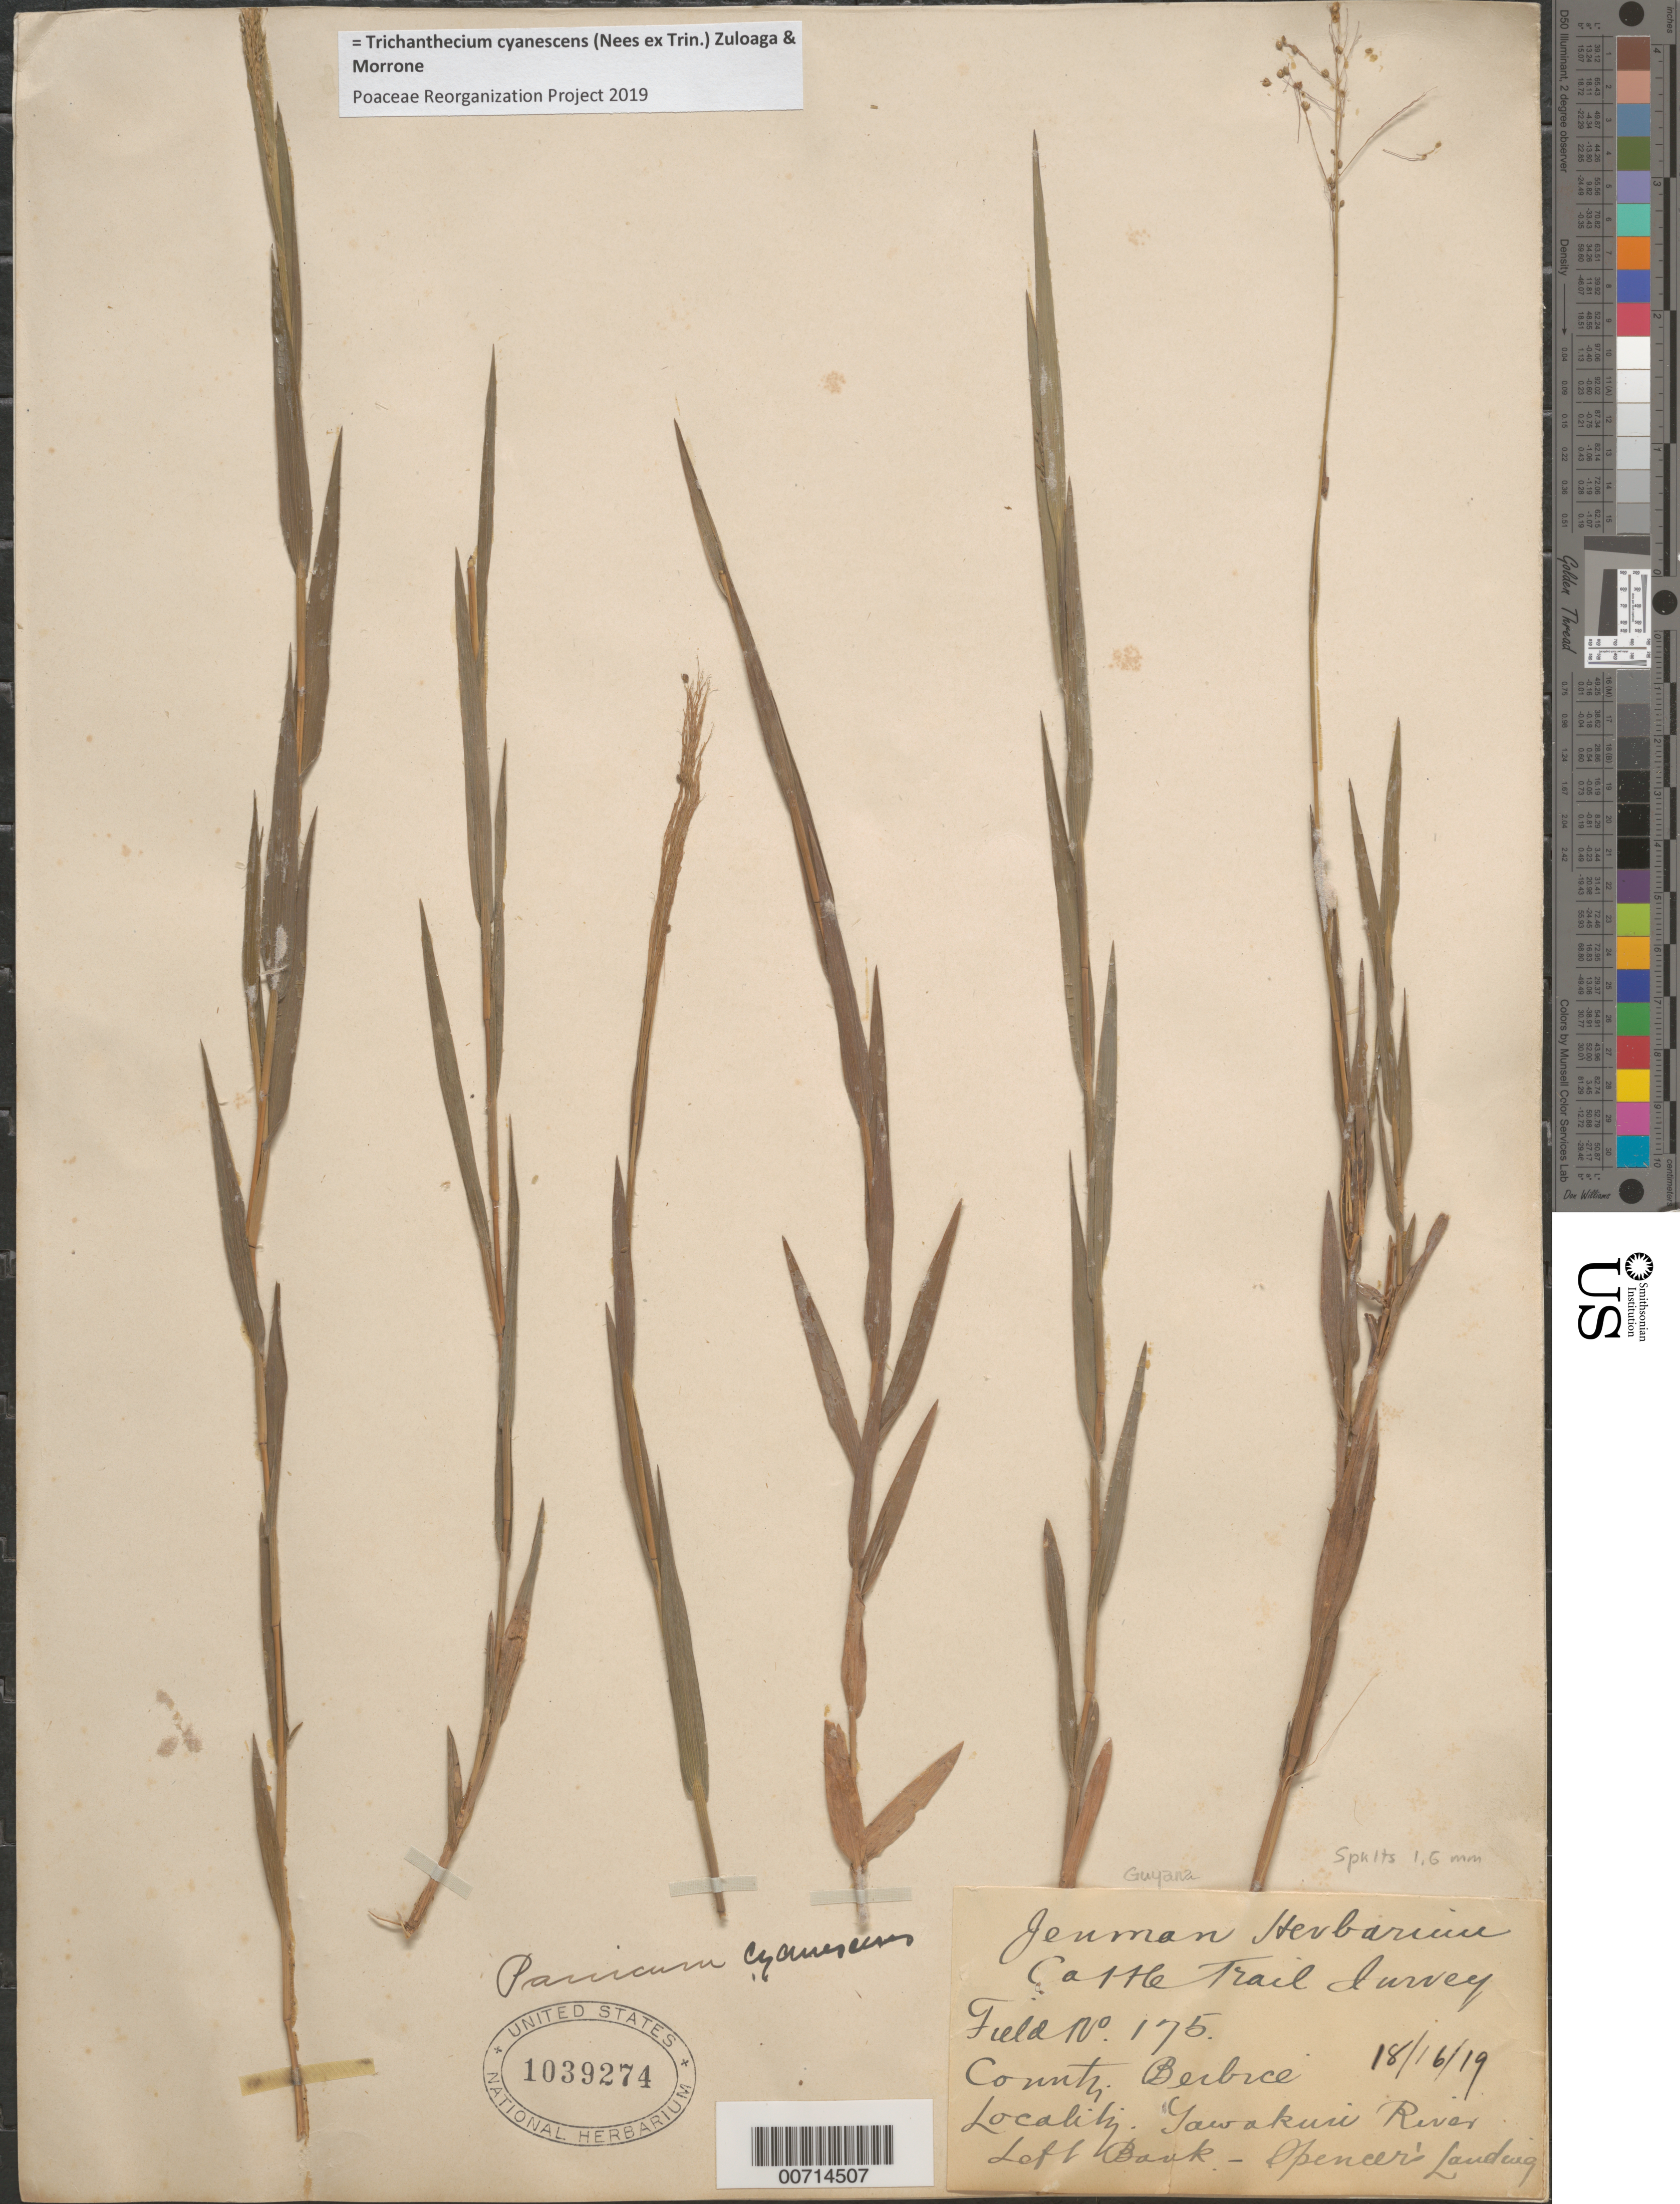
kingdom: Plantae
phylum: Tracheophyta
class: Liliopsida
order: Poales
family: Poaceae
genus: Trichanthecium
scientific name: Trichanthecium cyanescens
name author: (Nees ex Trin.) Zuloaga & Morrone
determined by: Poaceae Reorganization Project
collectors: A. A. Abraham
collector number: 175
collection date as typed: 18-Jun-19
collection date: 1919-06-18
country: Guyana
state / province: U. Demerara-Berbice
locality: Spencer's Landing, left bank Yawakuri River, Berbice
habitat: Left bank-Spencer's Landing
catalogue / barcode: US 1039274